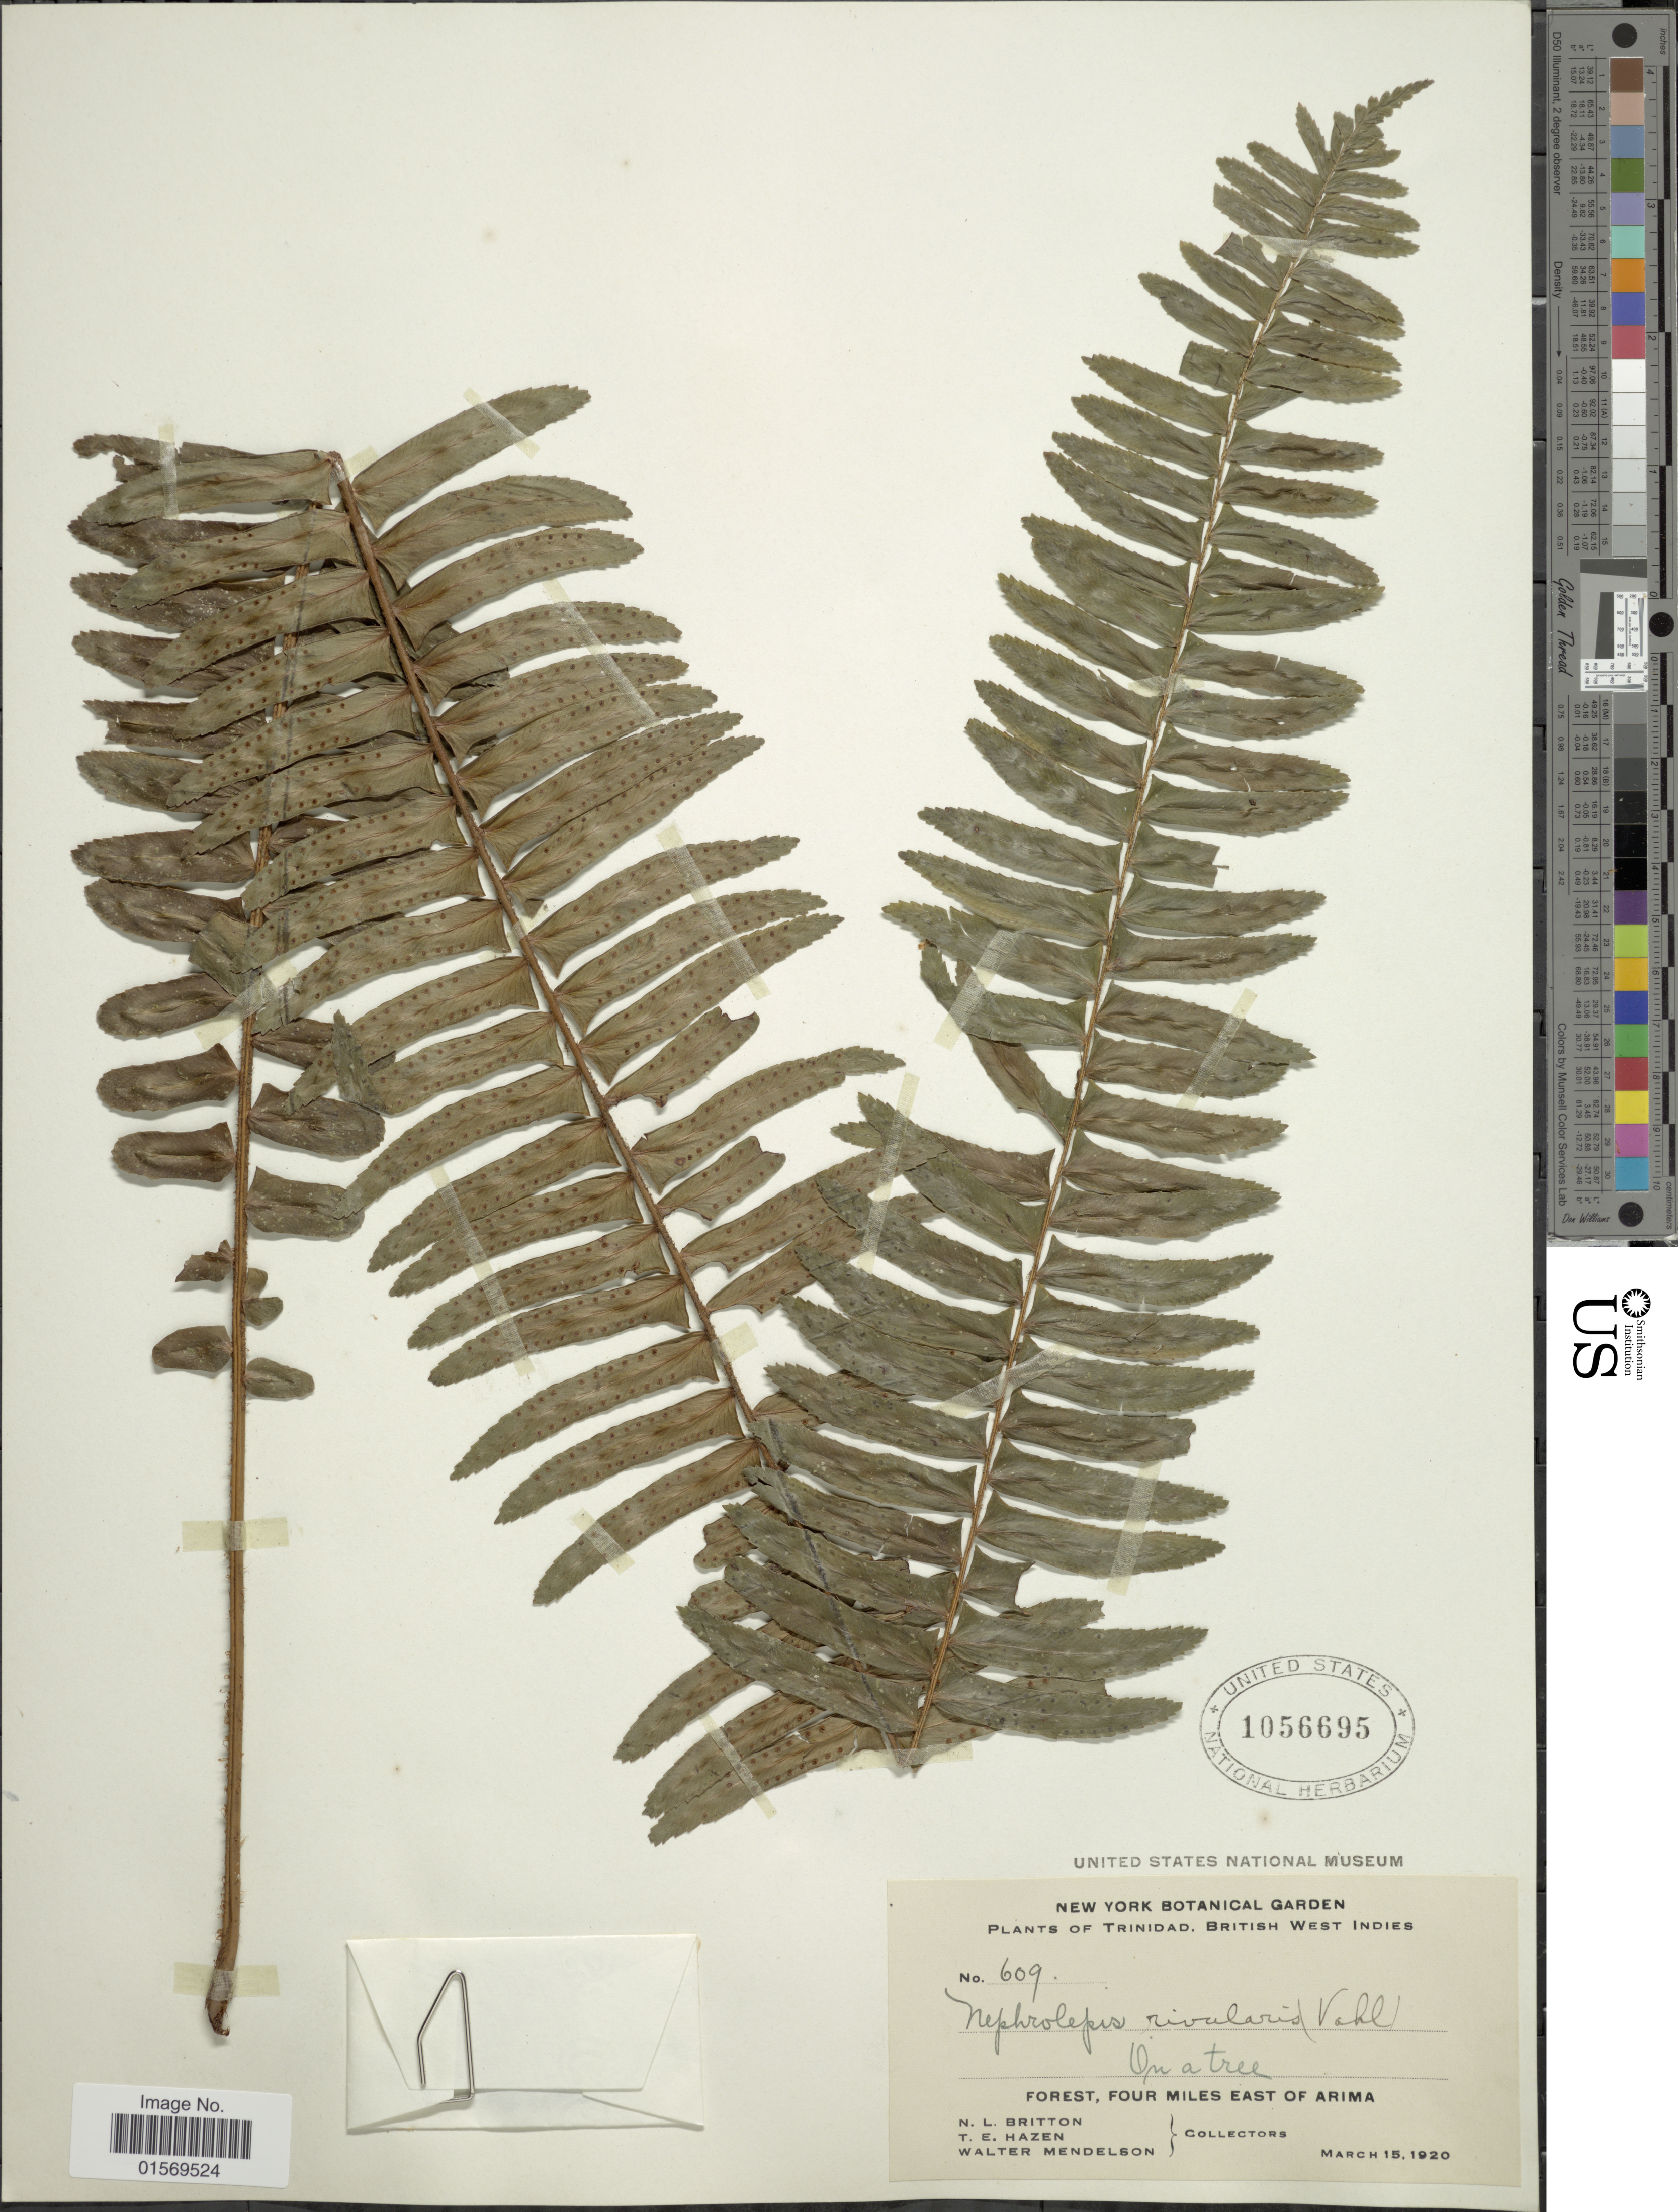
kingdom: Plantae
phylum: Tracheophyta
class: Polypodiopsida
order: Polypodiales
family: Nephrolepidaceae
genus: Nephrolepis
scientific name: Nephrolepis rivularis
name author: (Vahl) Mett. ex Krug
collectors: N. Britton, T. E. Hazen & W. Mendelson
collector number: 609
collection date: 1920-03-15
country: Trinidad and Tobago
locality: Trinidad, British West Indies, Forest, Four miles East of Arima.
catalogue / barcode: US 1056695